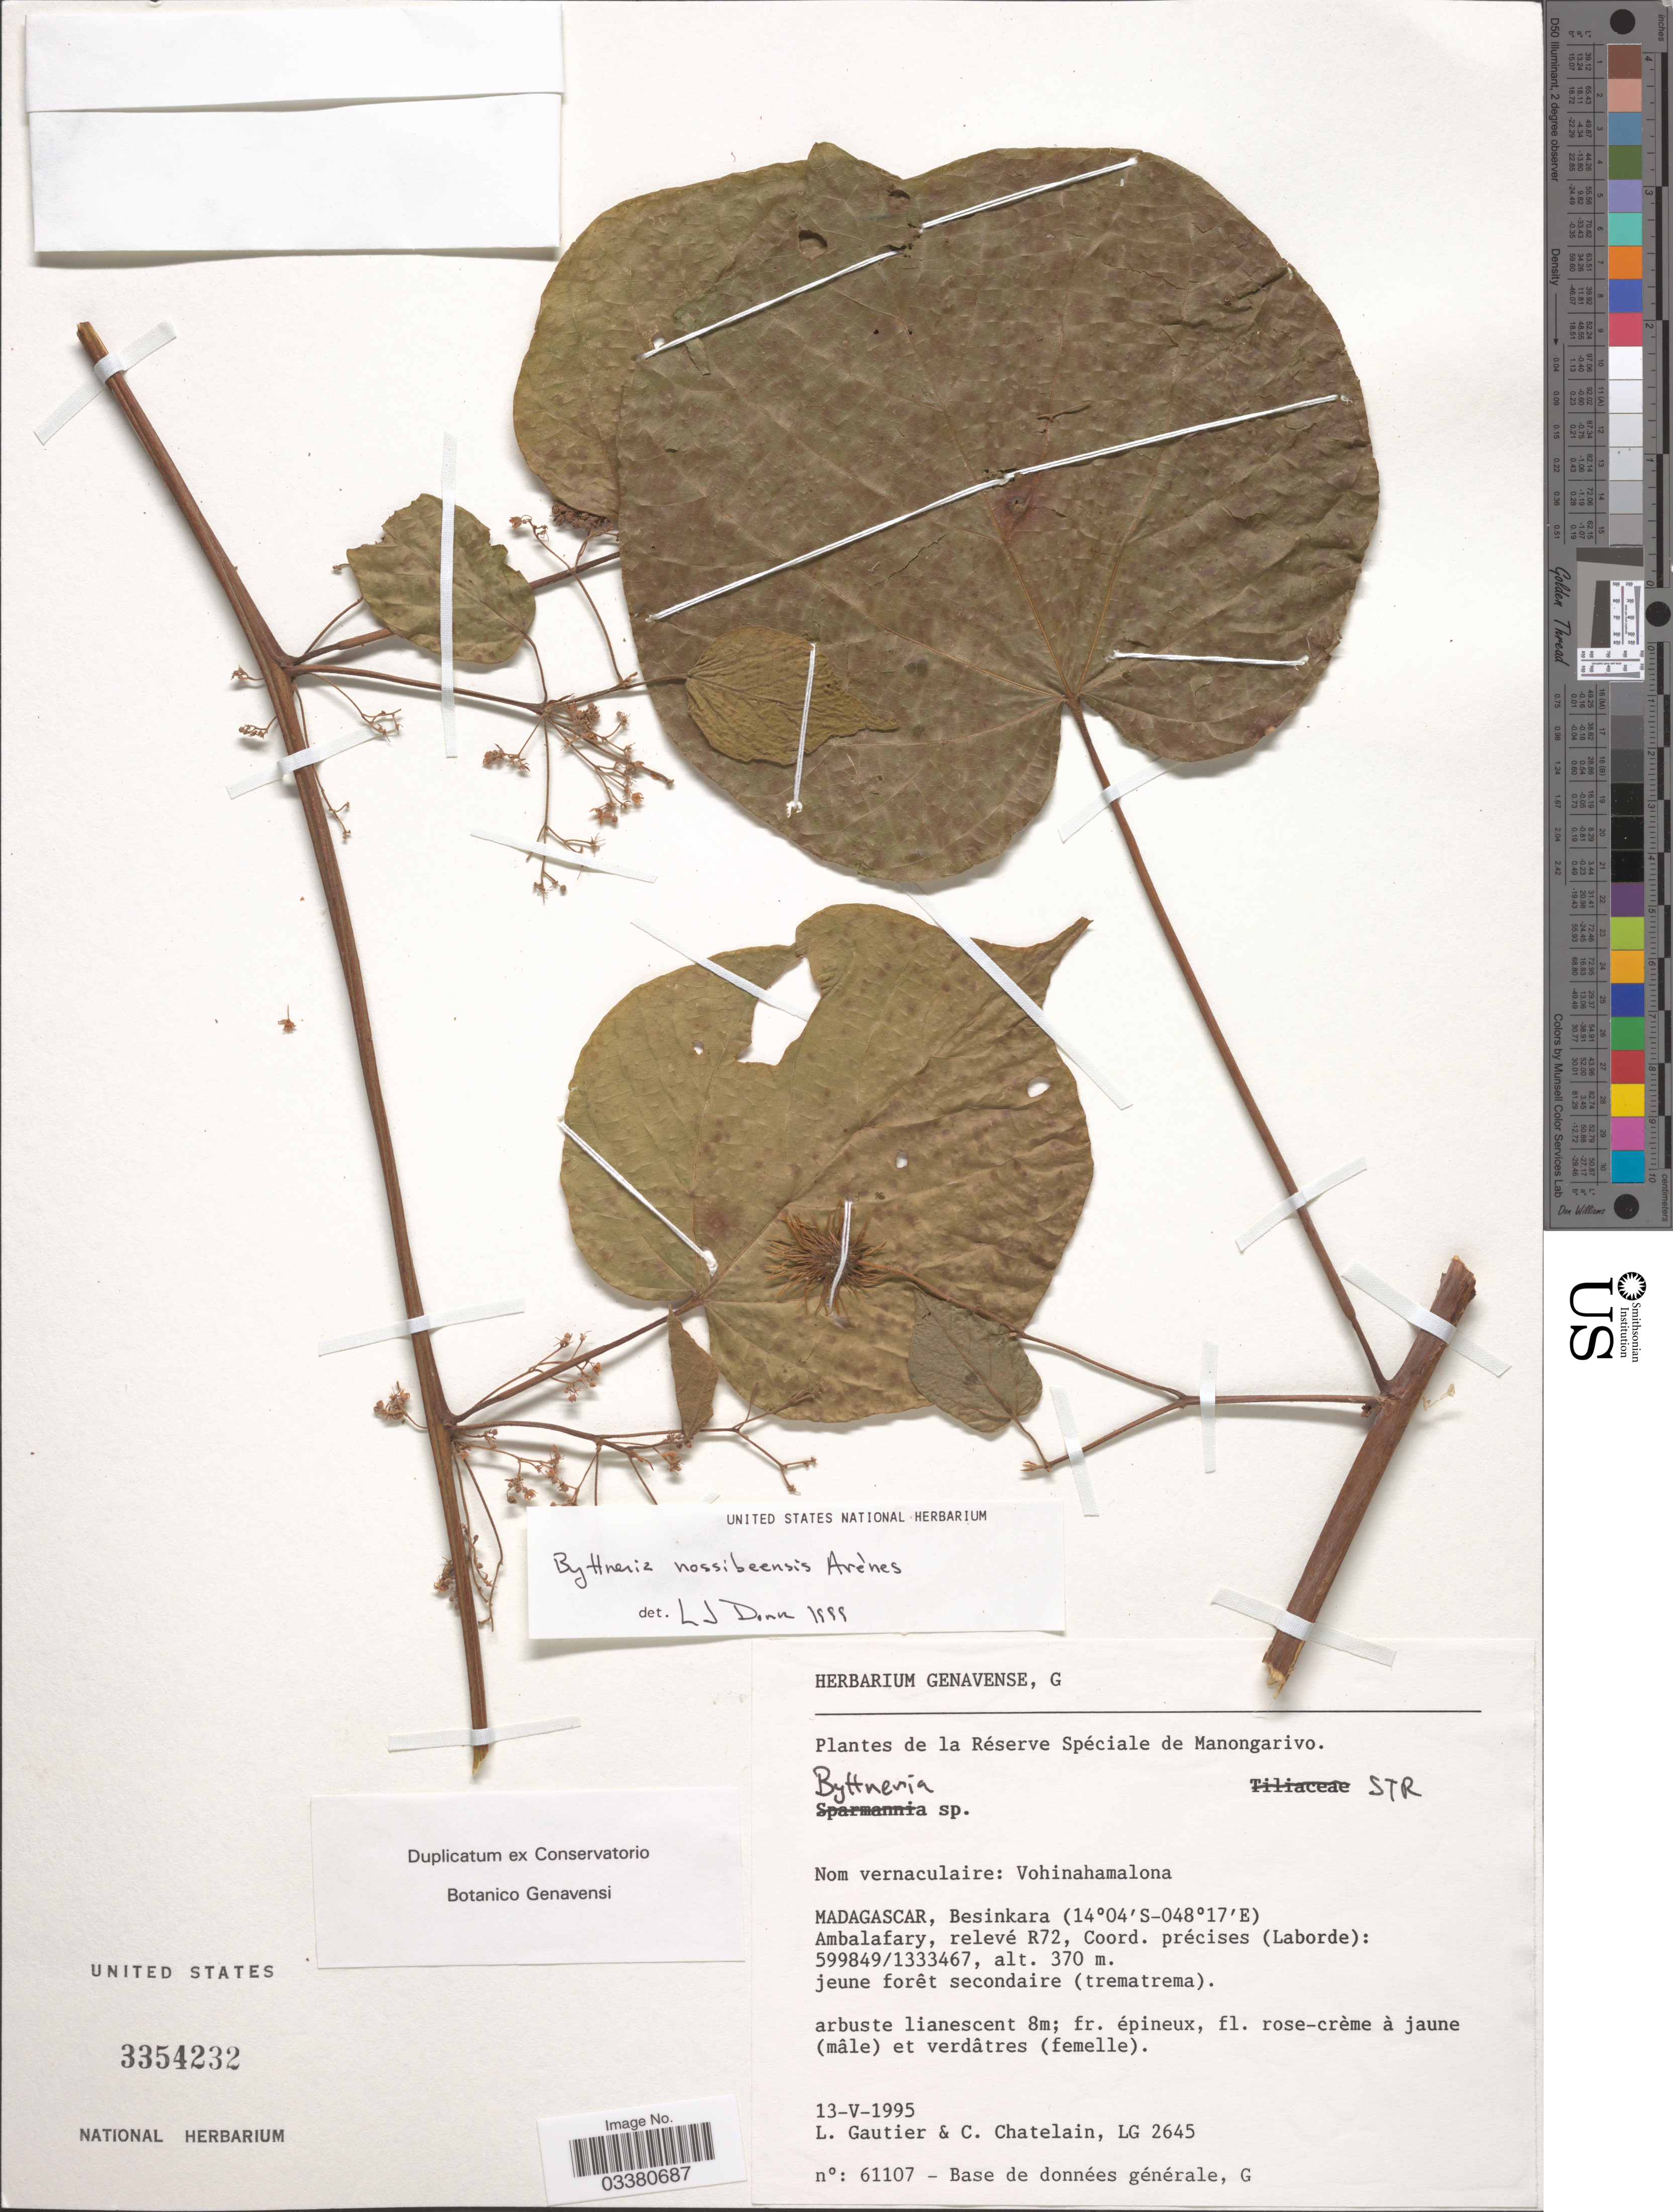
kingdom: Plantae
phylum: Tracheophyta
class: Magnoliopsida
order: Malvales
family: Malvaceae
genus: Byttneria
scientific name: Byttneria nossibeensis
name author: Arènes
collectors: L. Gautier & C. Chatelain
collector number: LG 2645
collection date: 1995-05-13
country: Madagascar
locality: De la Réserve Spéciale de Manongarivo. Besinkara, Ambalafary, relevé R72, Coord. précises (Laborde): 599849/1333467 [unsure placement].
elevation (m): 370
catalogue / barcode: US 3354232